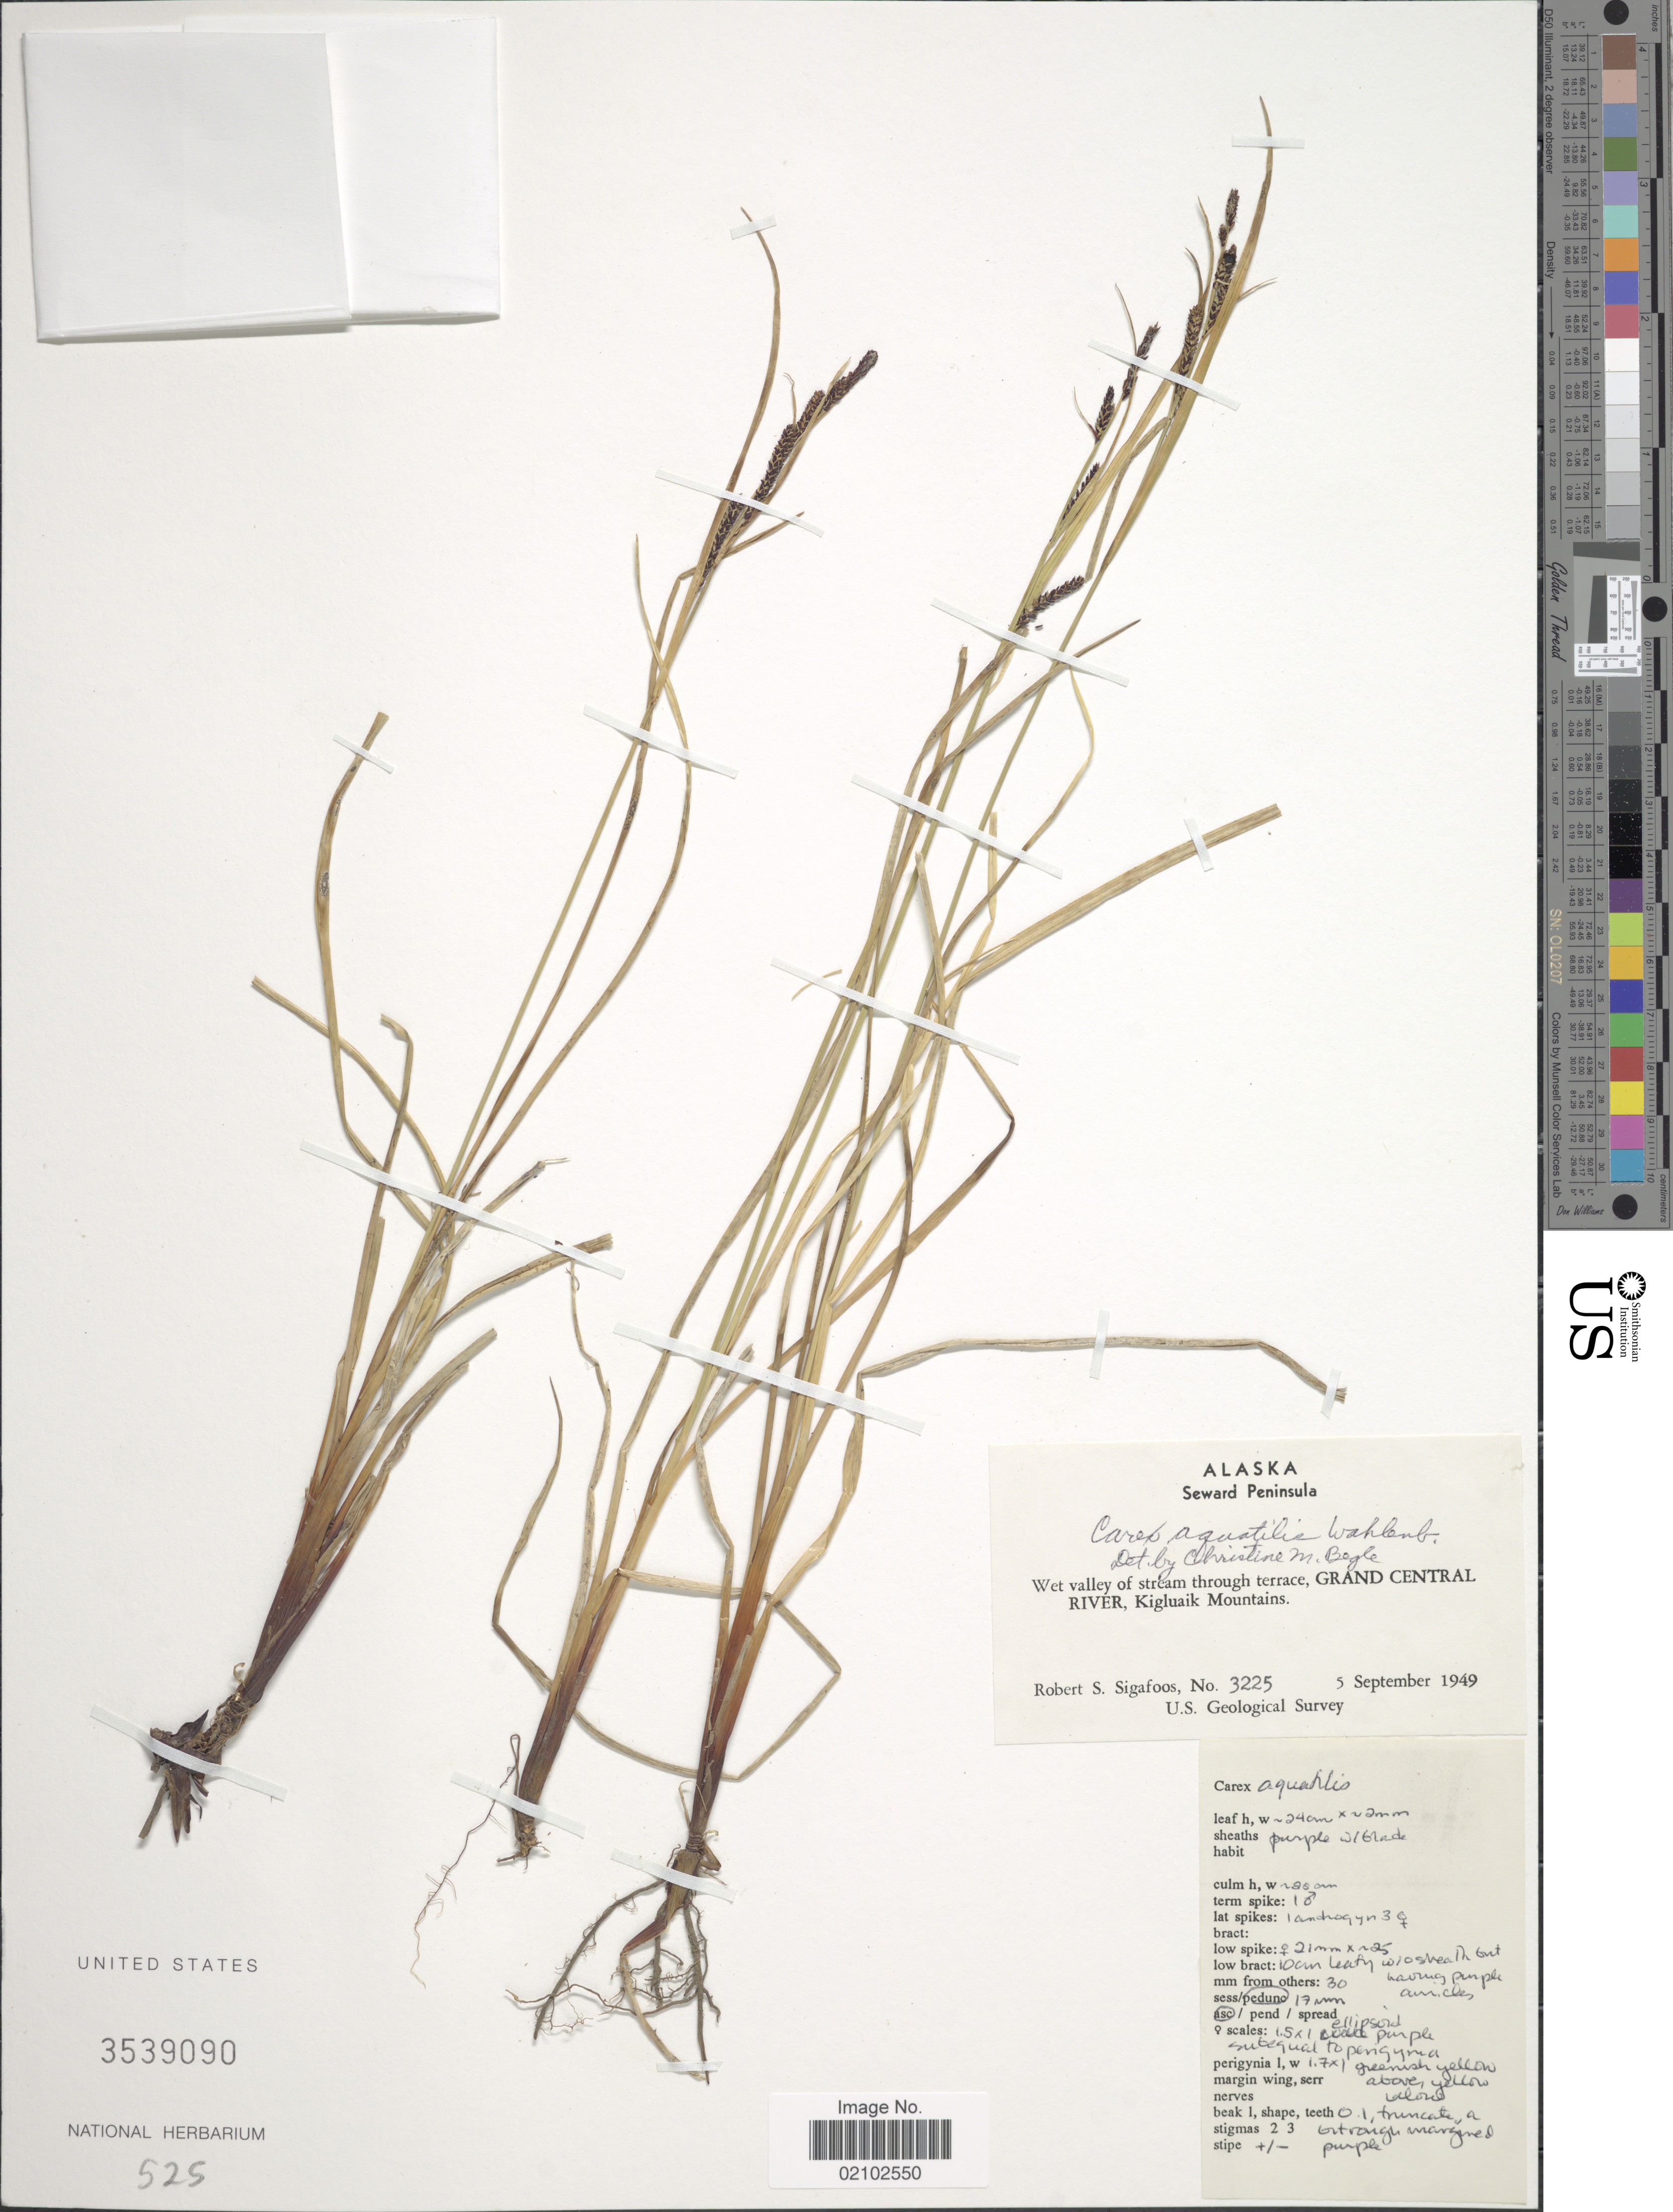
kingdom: Plantae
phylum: Tracheophyta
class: Liliopsida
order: Poales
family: Cyperaceae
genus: Carex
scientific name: Carex aquatilis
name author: Wahlenb.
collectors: R. Sigafoos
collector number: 3225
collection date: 1949-09-05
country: United States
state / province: Alaska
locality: Seward Peninsula, Wet valley of stream through terrace, Grand Central River, Kigluaik Mountains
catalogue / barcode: US 3539090